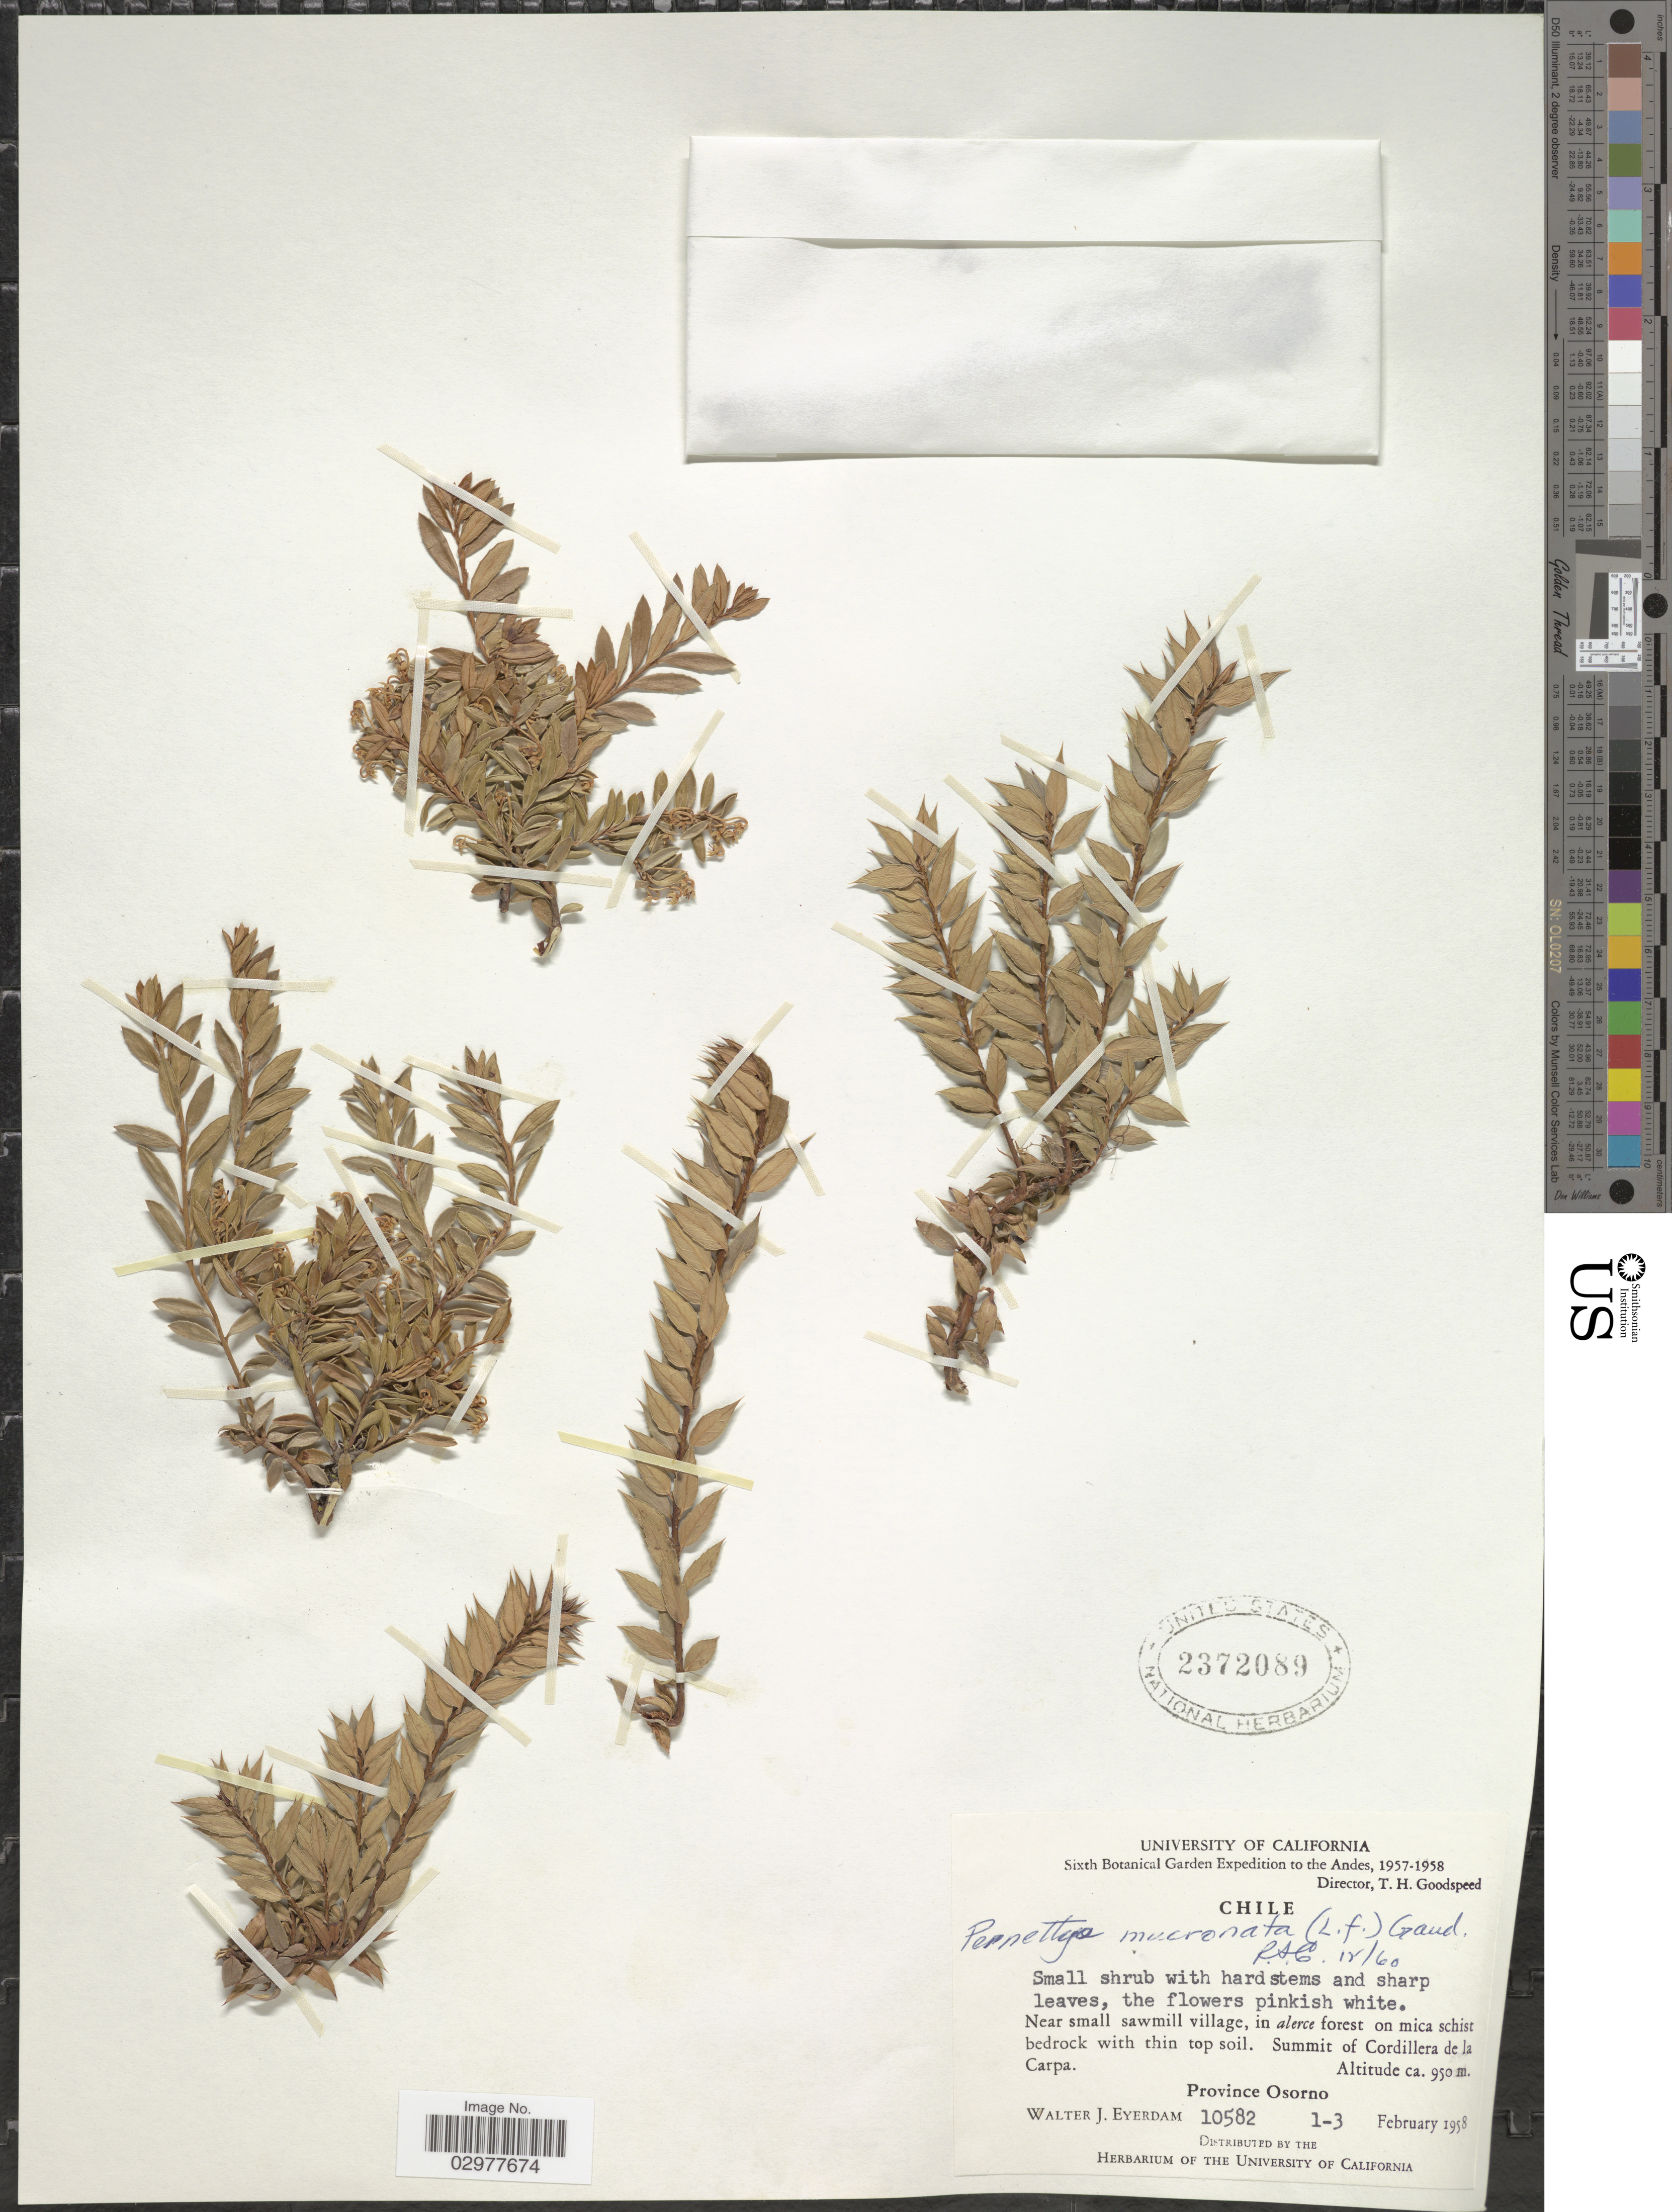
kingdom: Plantae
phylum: Tracheophyta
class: Magnoliopsida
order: Ericales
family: Ericaceae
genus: Pernettya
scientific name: Pernettya mucronata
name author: (L. f.) Gaudich. ex A. Spreng.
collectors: W. J. Eyerdam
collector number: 10582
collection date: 1958-02-01/1958-02-03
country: Chile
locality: The Andes, Summit of Cordillera de la Carpa. Province Osorno.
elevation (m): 950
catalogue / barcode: US 2372089